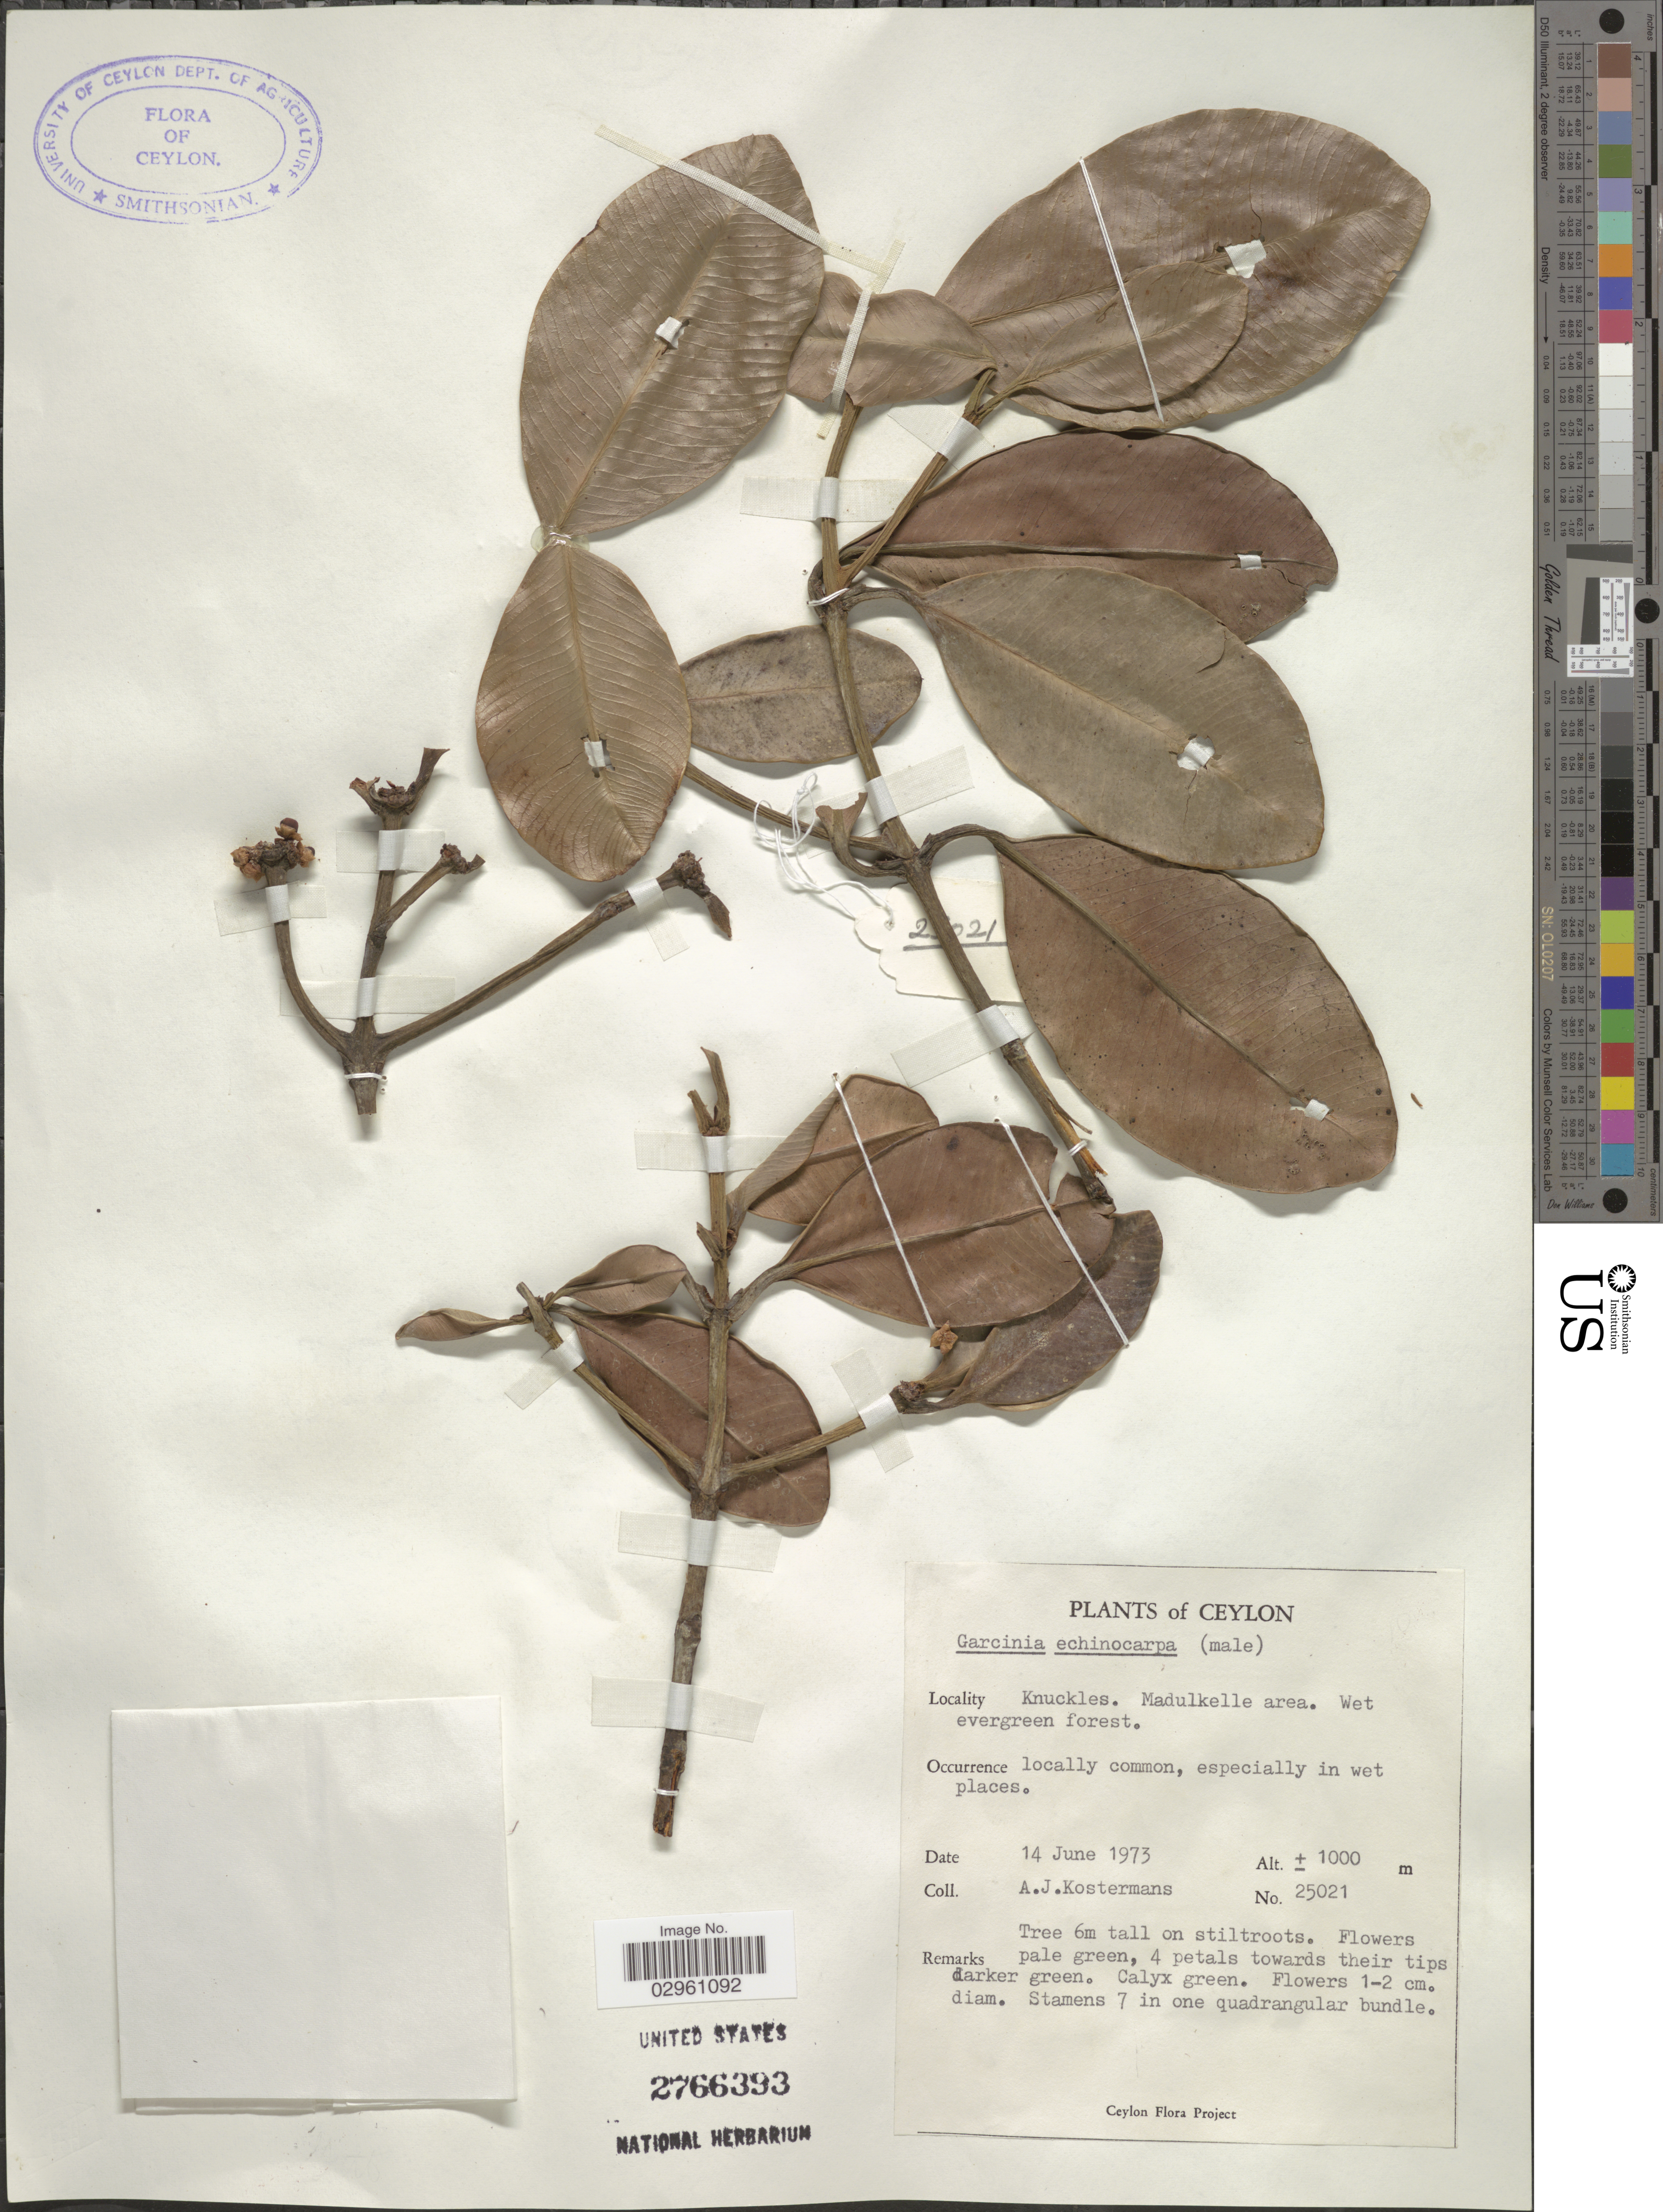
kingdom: Plantae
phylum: Tracheophyta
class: Magnoliopsida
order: Malpighiales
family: Clusiaceae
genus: Garcinia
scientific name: Garcinia echinocarpa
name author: Thwaites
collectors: A. J. G. Kostermans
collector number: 25021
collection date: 1973-06-14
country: Sri Lanka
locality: Ceylon. Knuckles. Madulkelle area. Wet evergreen forest.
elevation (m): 1000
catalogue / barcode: US 2766393